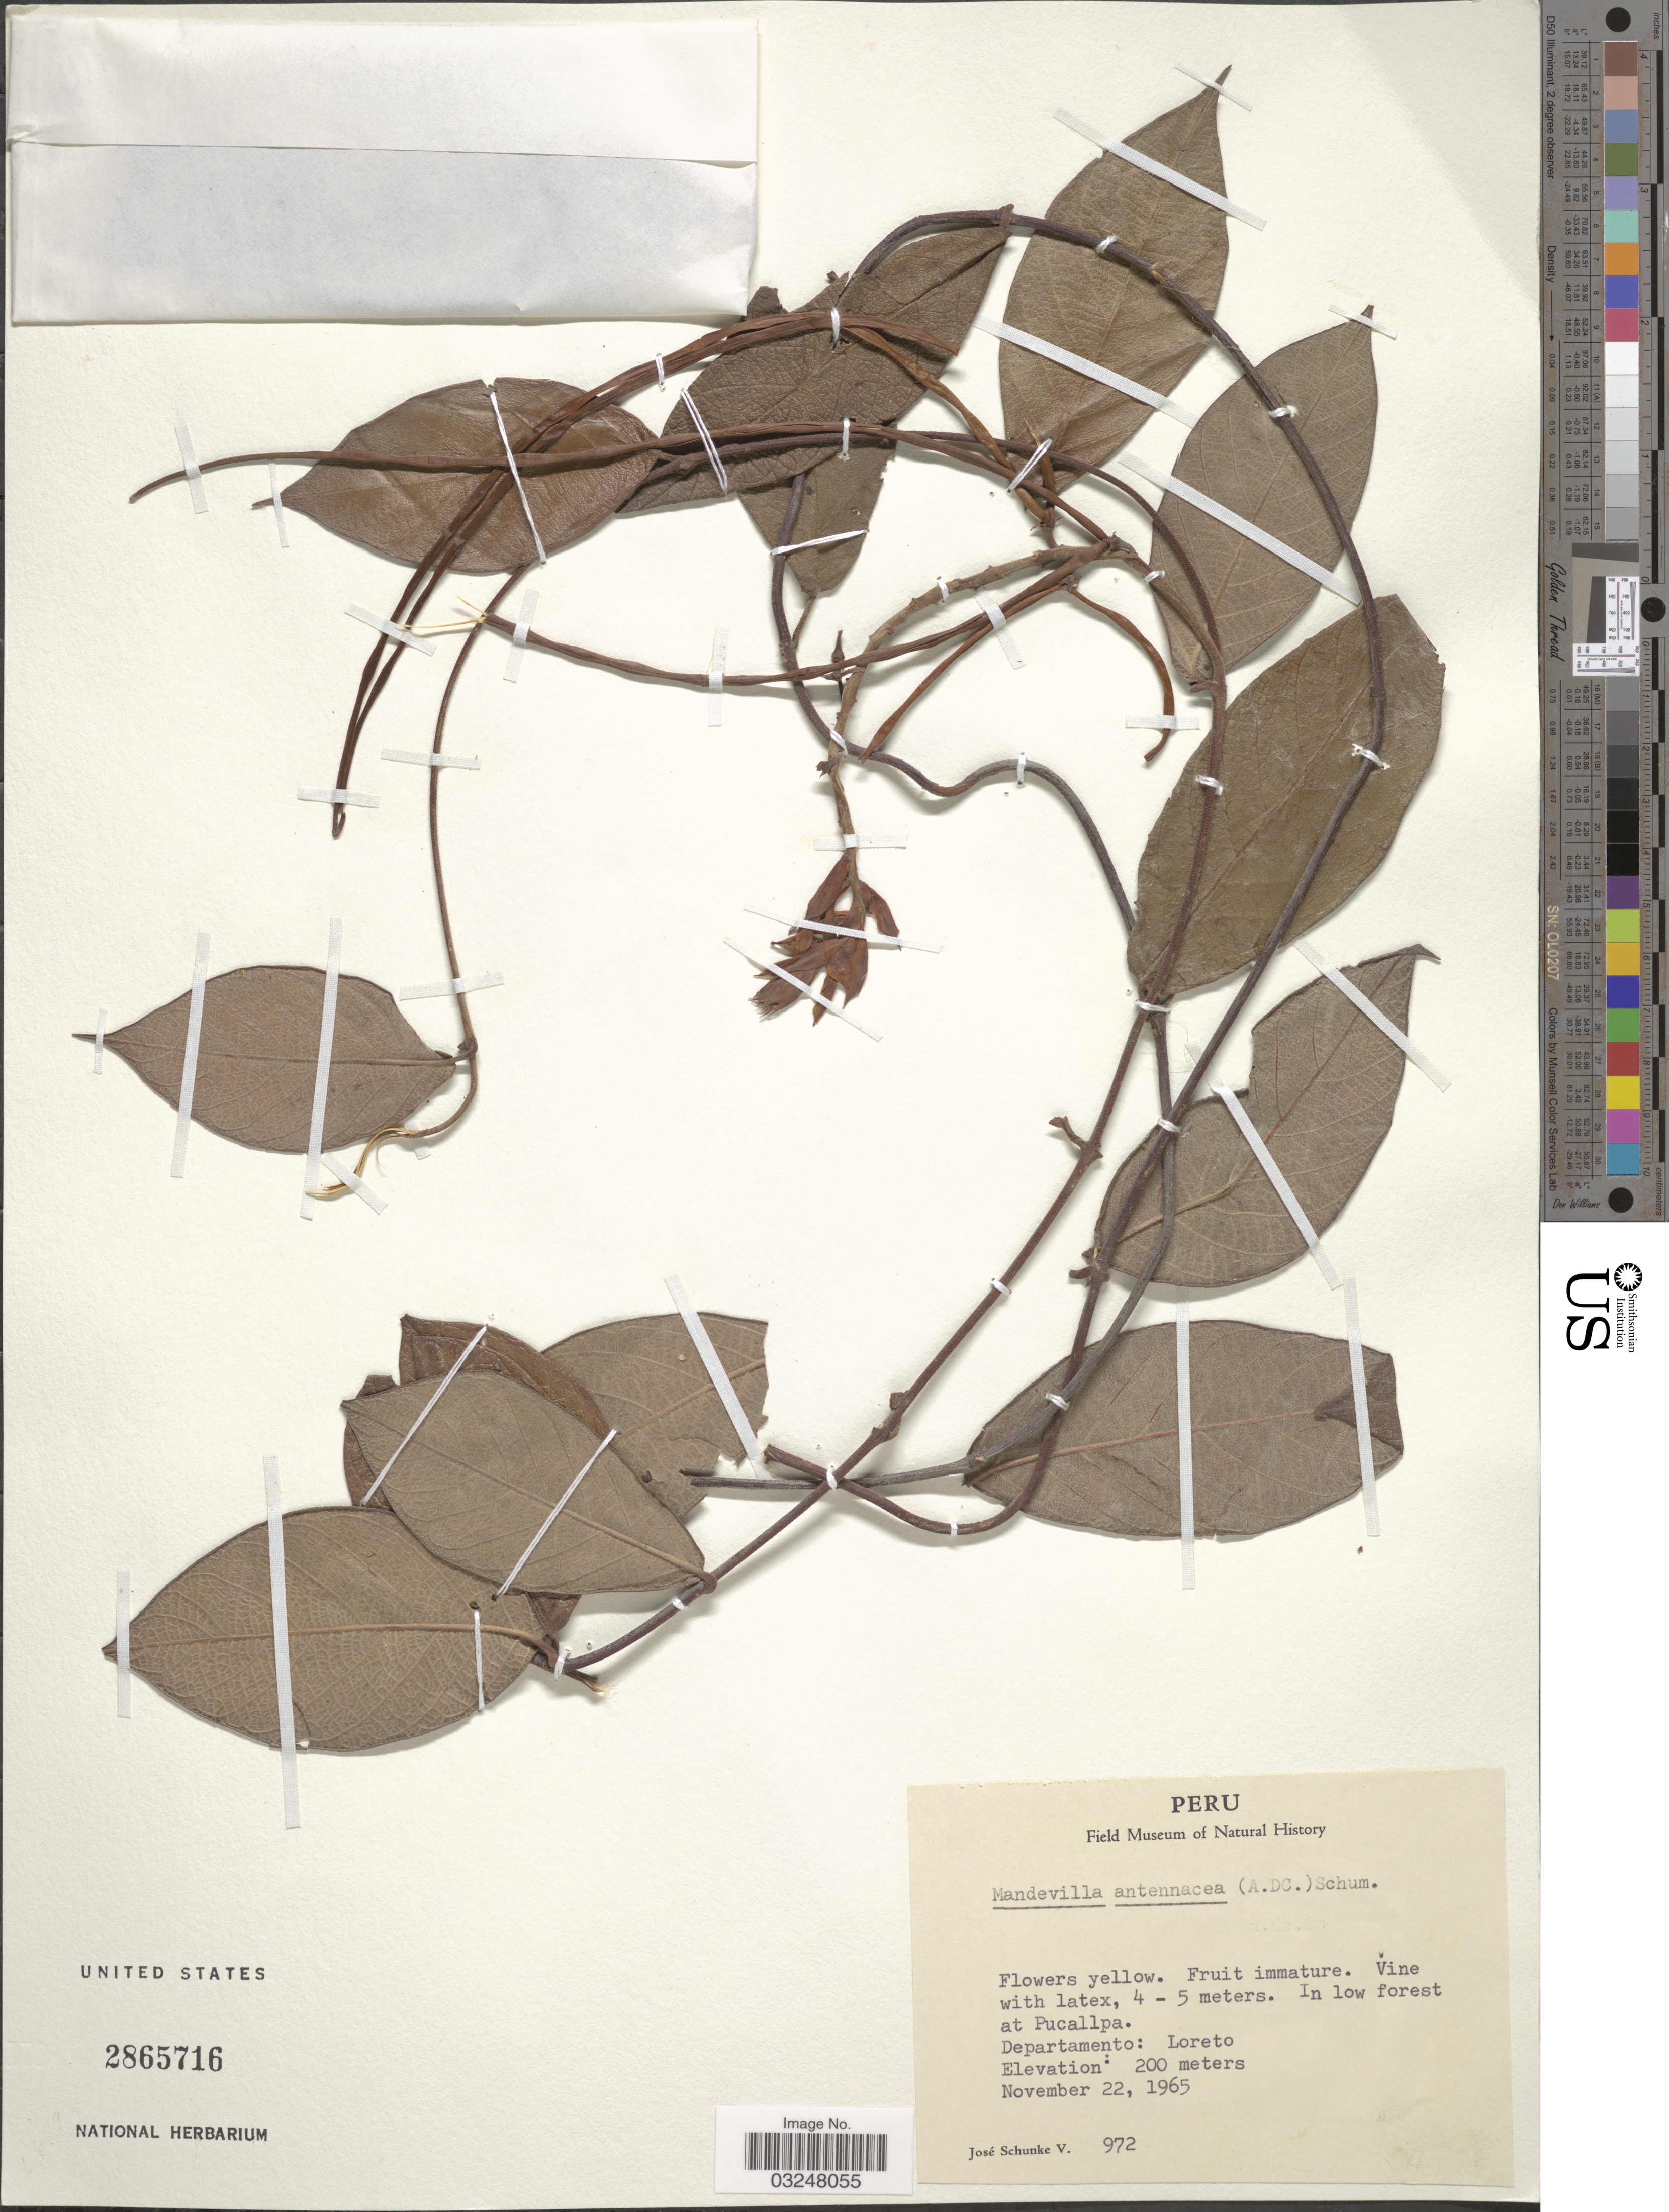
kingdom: Plantae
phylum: Tracheophyta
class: Magnoliopsida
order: Gentianales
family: Apocynaceae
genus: Mandevilla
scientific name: Mandevilla rugellosa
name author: (Rich.) L. Allorge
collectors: J. Schunke Vigo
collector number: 972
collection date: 1965-11-22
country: Peru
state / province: Loreto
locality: Pucallpa. Departamento: Loreto.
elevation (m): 200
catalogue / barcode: US 2865716